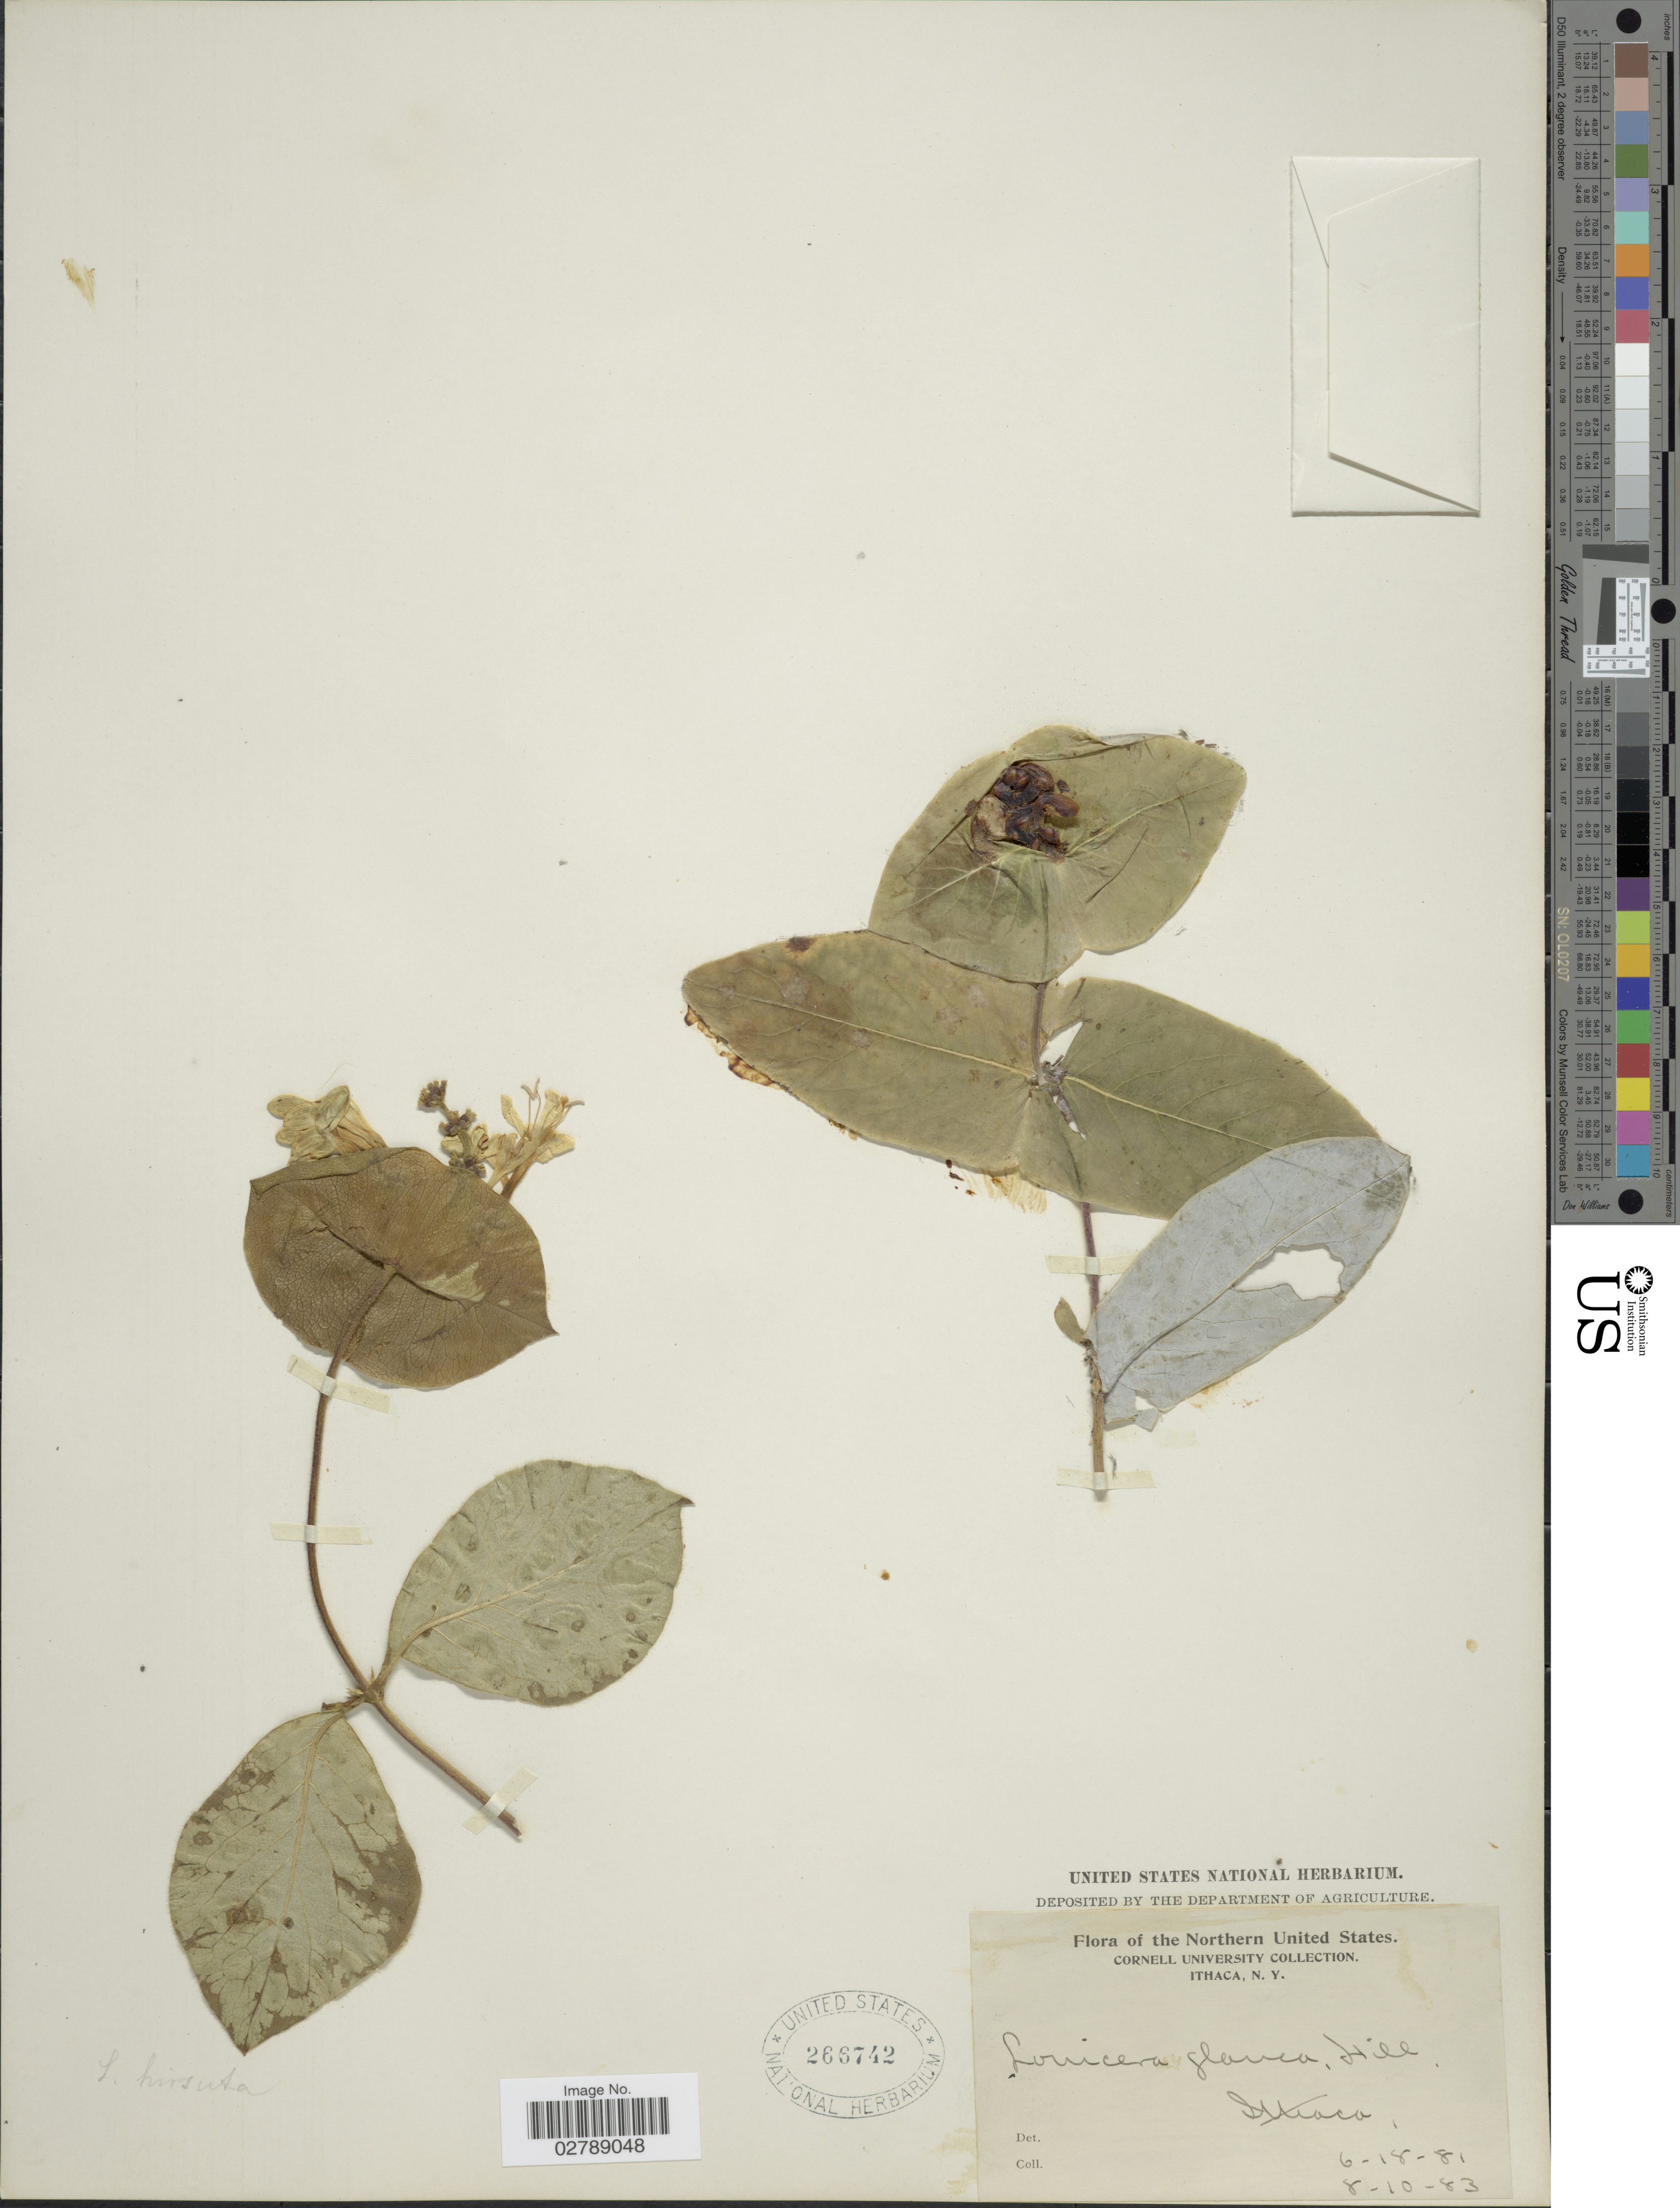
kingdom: Plantae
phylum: Tracheophyta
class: Magnoliopsida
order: Dipsacales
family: Caprifoliaceae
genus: Lonicera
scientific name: Lonicera dioica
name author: L.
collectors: Cornell University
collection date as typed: Transcribed d/m/y: 18/6/81 to 10/8/83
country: United States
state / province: New York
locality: Northern United States. Ithaca.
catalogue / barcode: US 266742